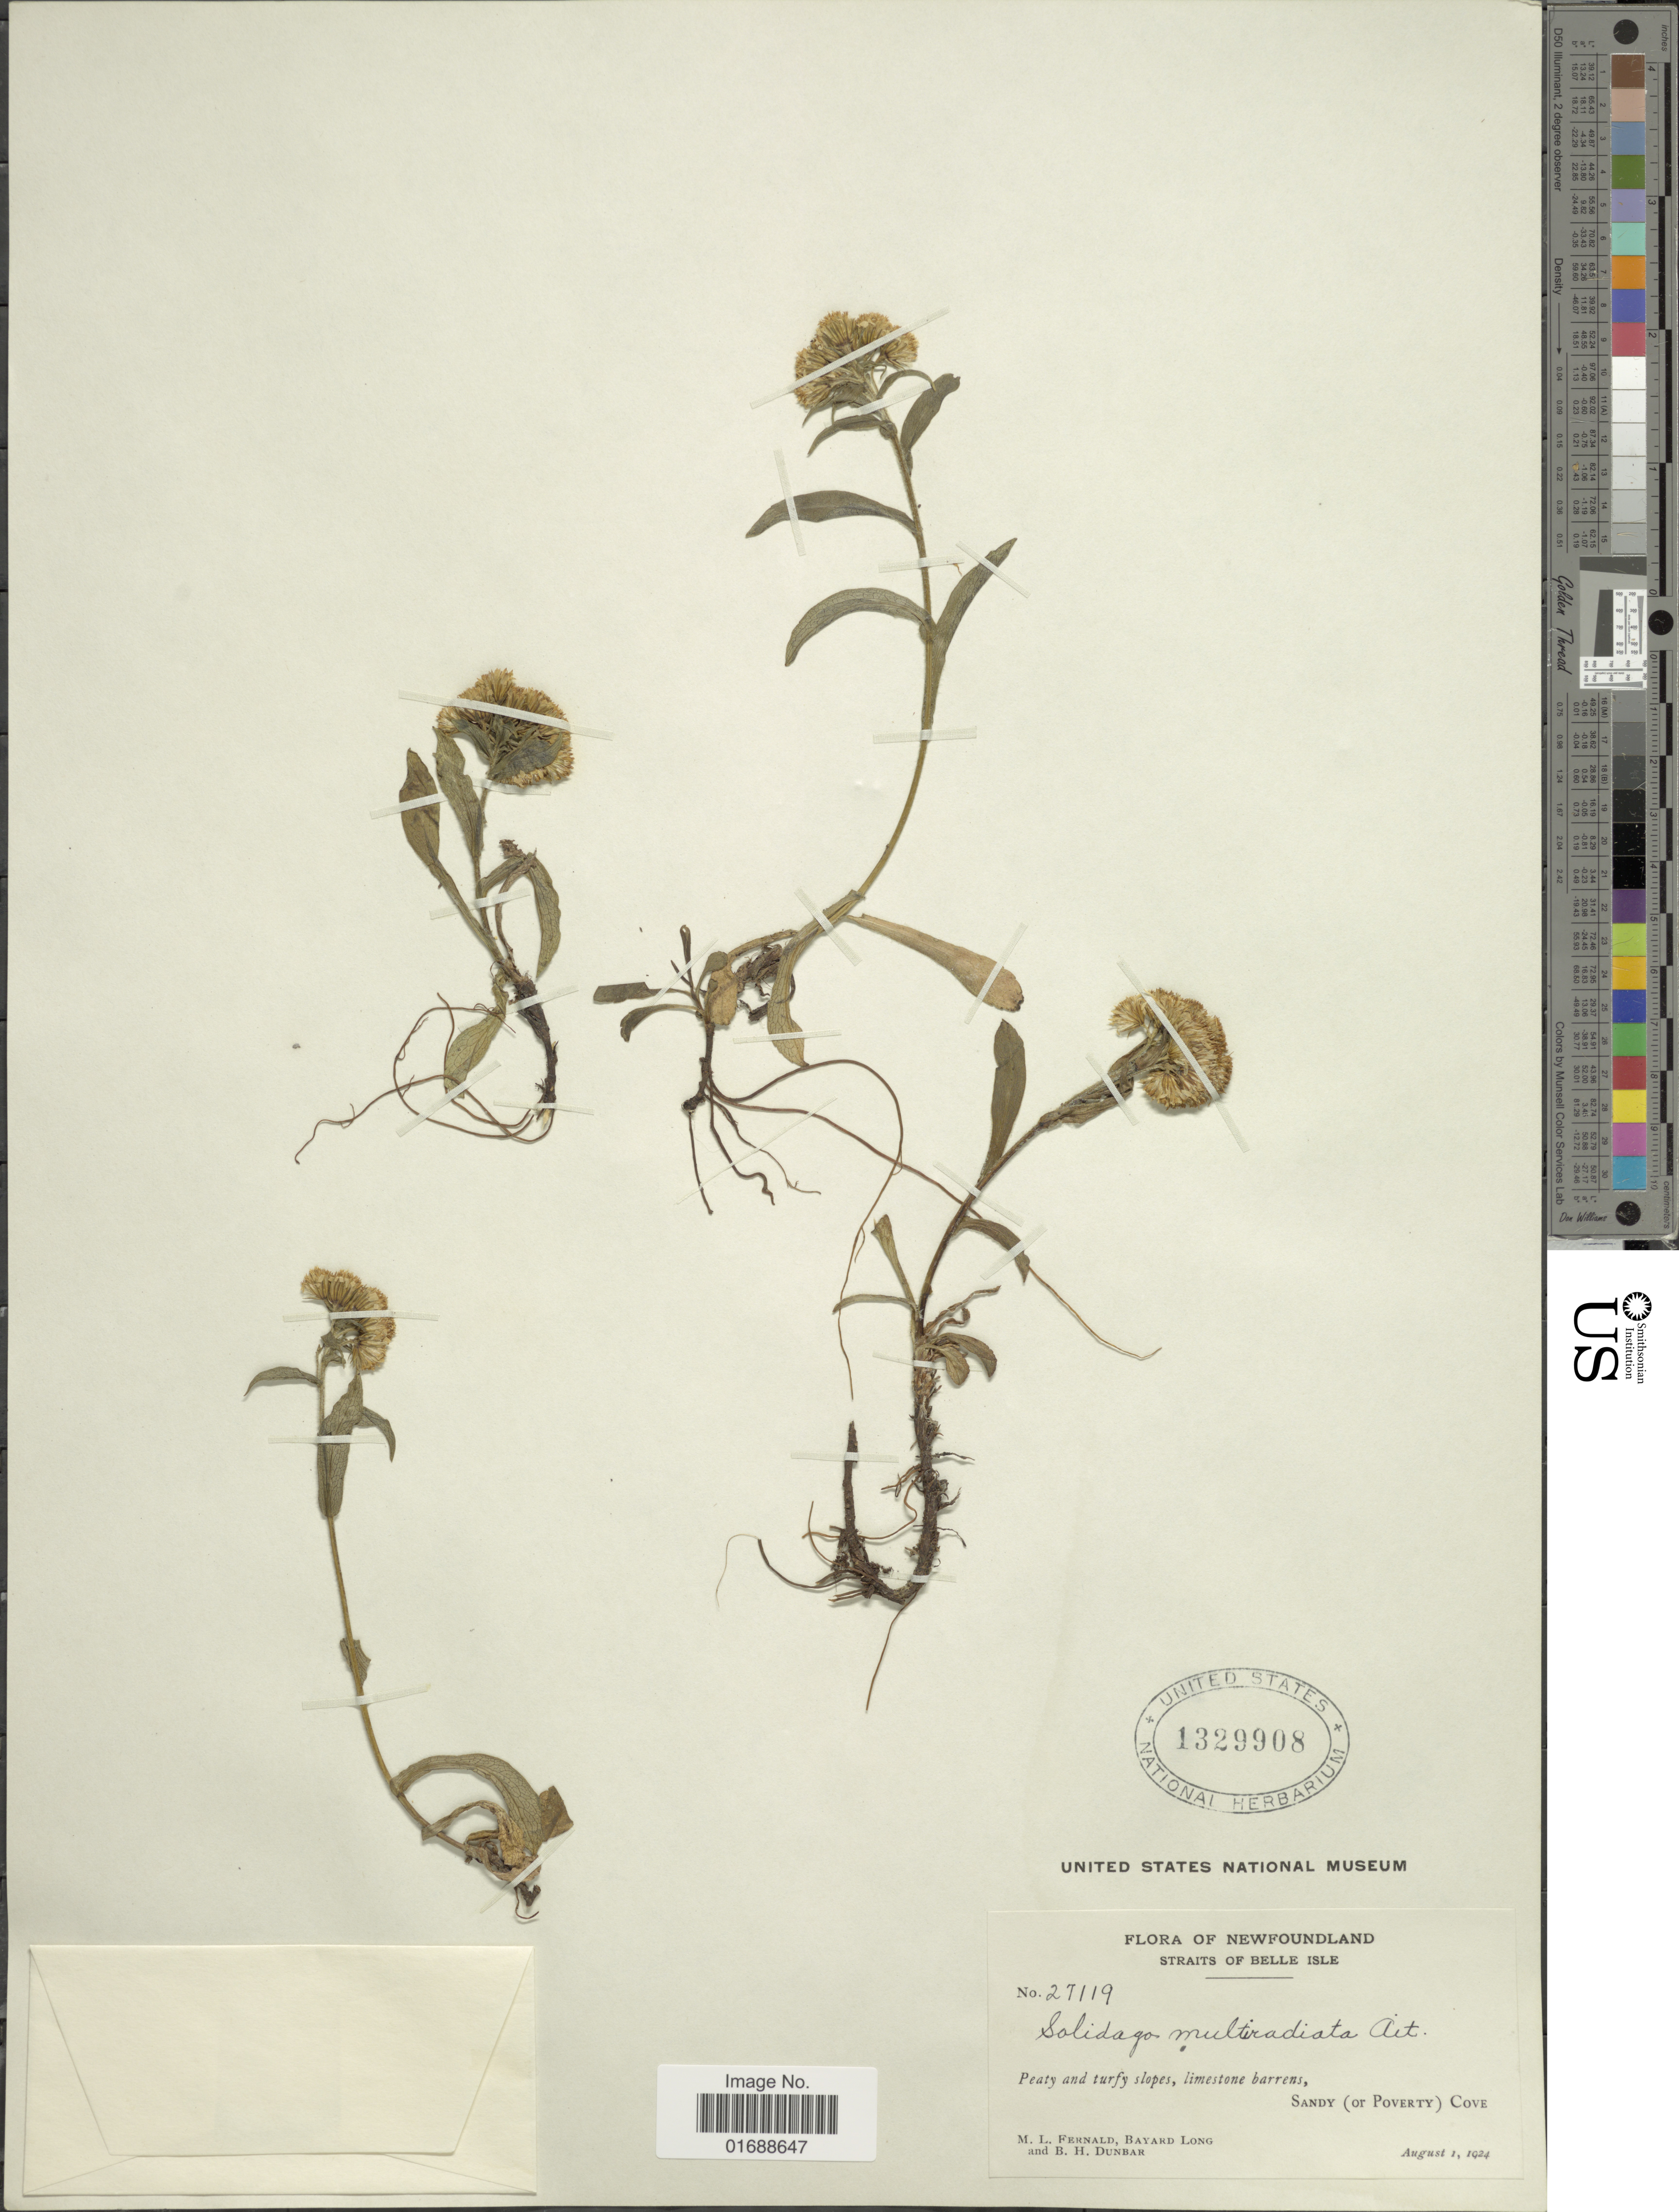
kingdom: Plantae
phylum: Tracheophyta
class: Magnoliopsida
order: Asterales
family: Asteraceae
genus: Solidago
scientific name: Solidago multiradiata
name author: Aiton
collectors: M. L. Fernald, B. Long & B. Dunbar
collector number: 27119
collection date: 1924-08-01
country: Canada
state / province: Newfoundland and Labrador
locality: Straits of Belle Isle, Sandy (or Poverty) Cove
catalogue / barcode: US 1329908